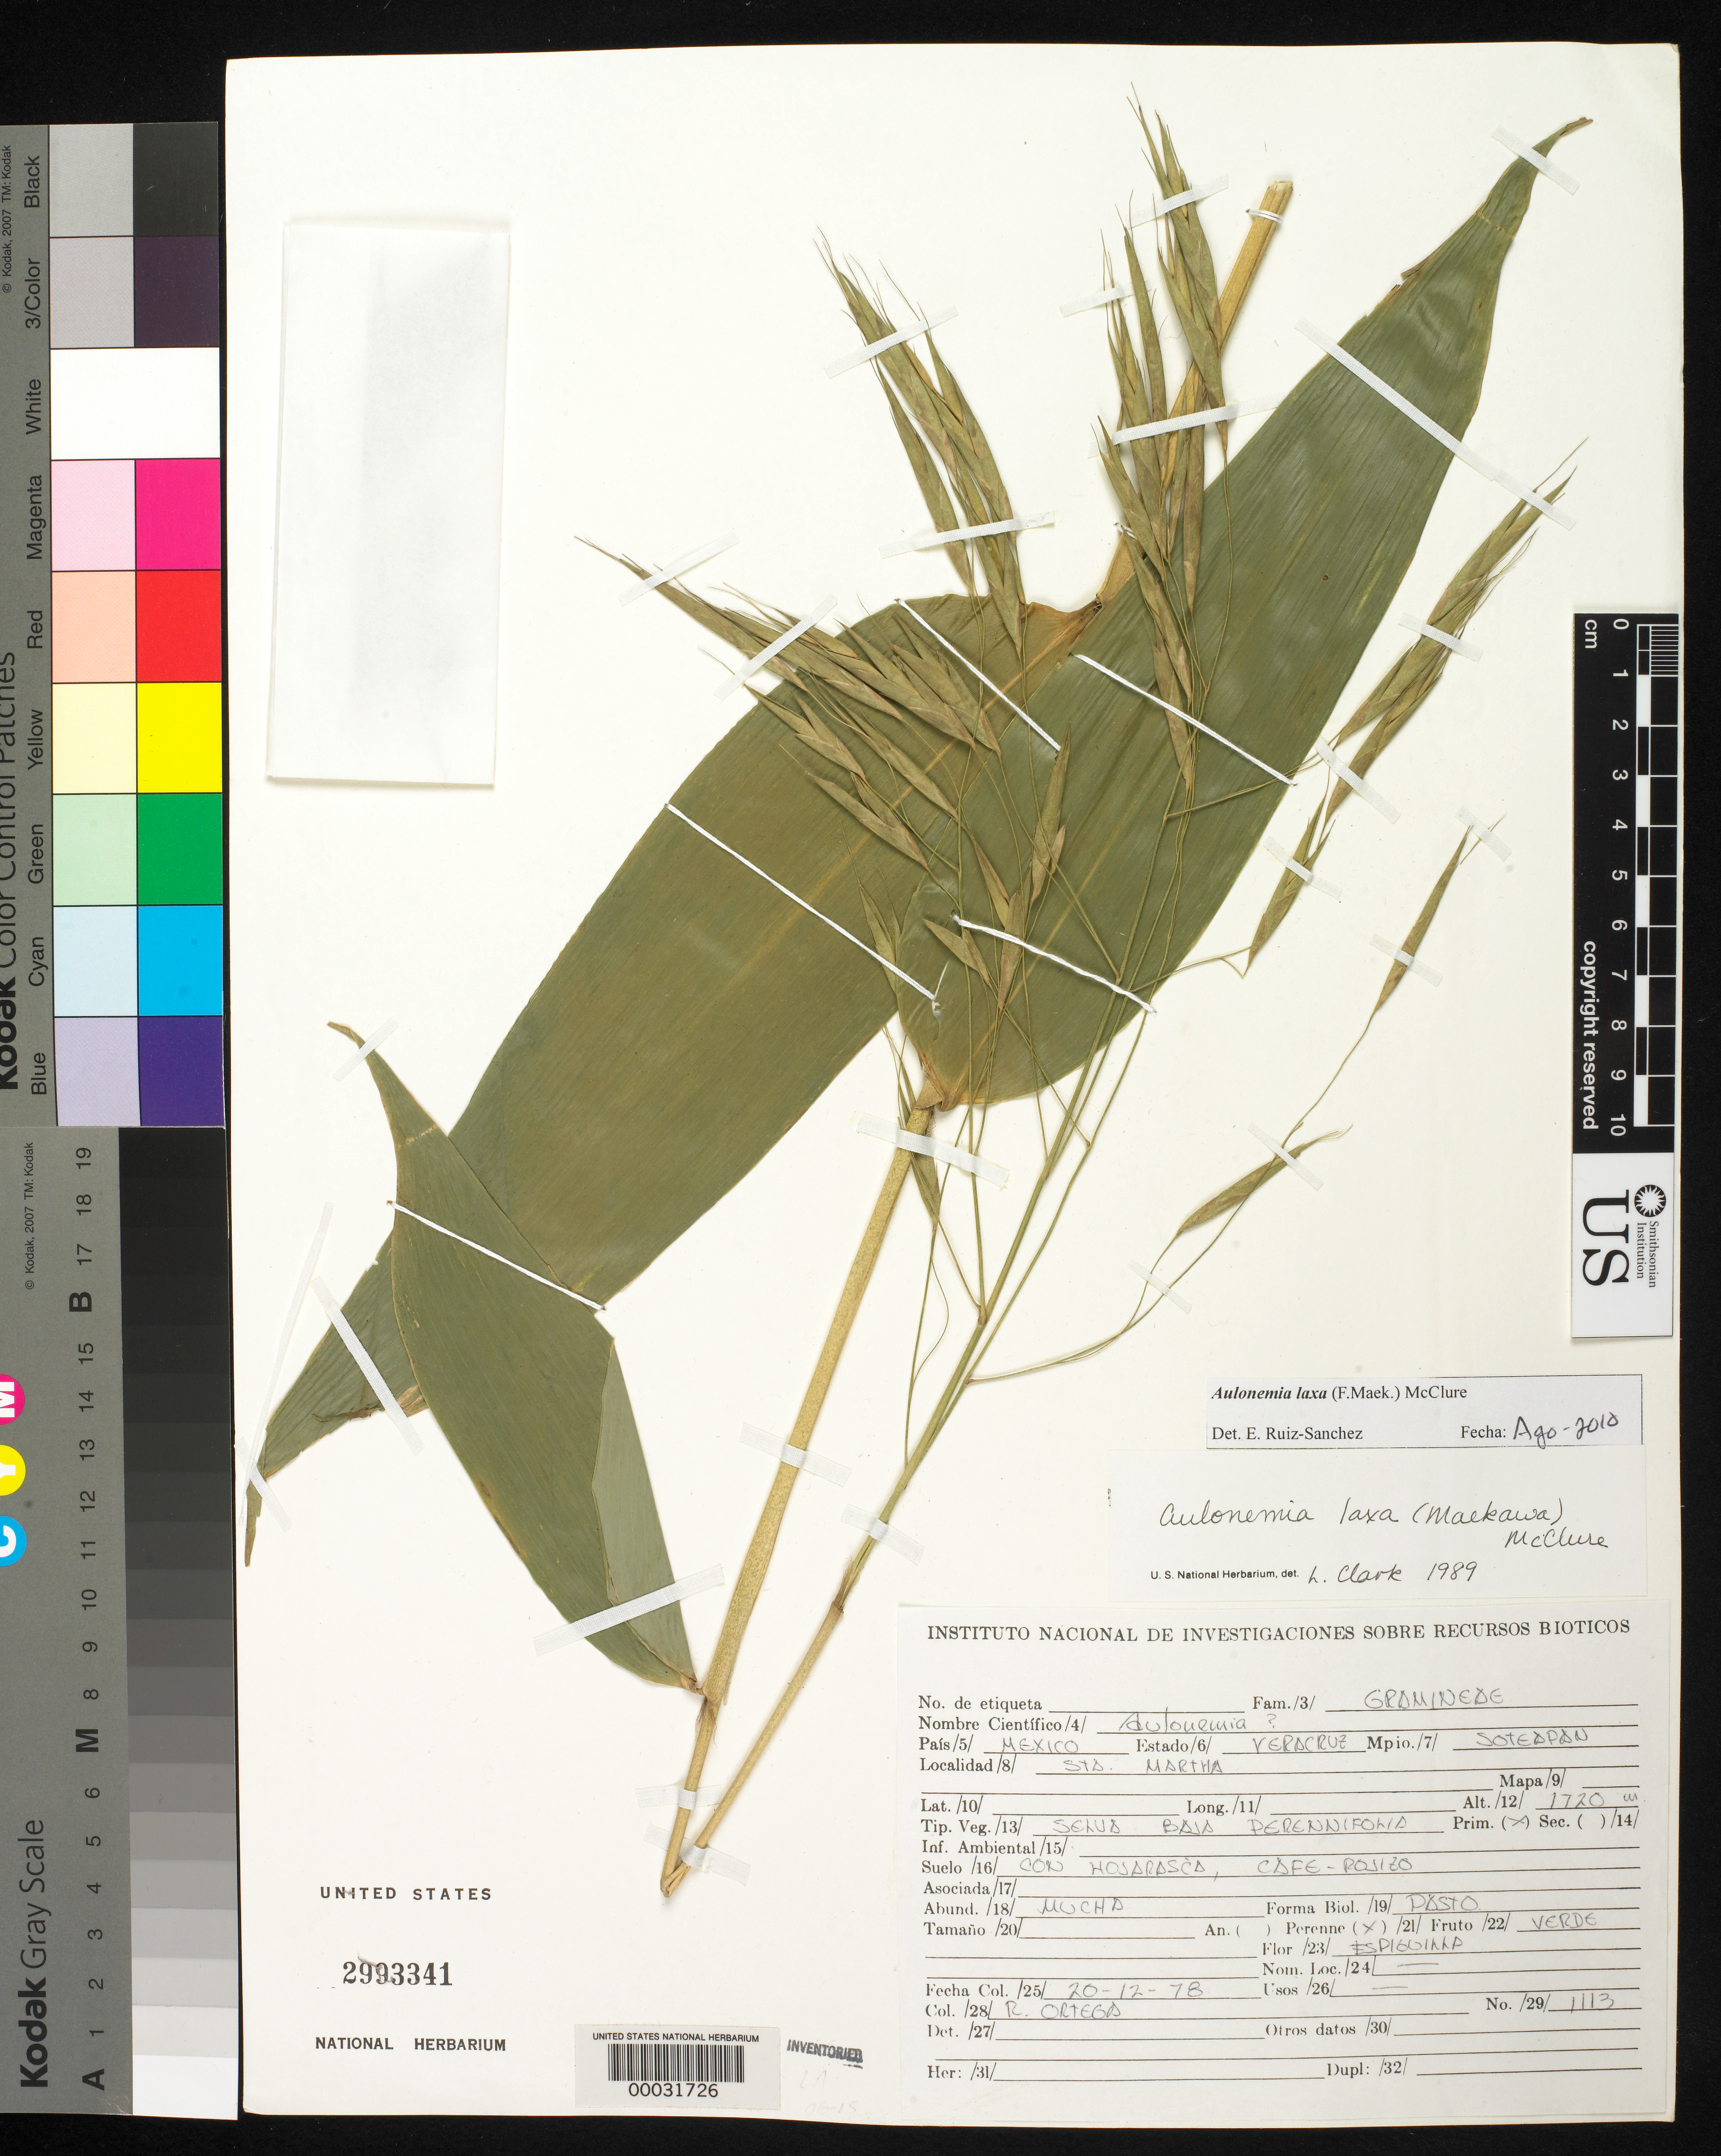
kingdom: Plantae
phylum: Tracheophyta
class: Liliopsida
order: Poales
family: Poaceae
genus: Aulonemia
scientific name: Aulonemia laxa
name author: (F. Maek.) McClure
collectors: R. Ortega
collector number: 1113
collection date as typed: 20 Dec 1978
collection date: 1978-12-20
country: Mexico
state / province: Veracruz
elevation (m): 1720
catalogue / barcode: US 2993341